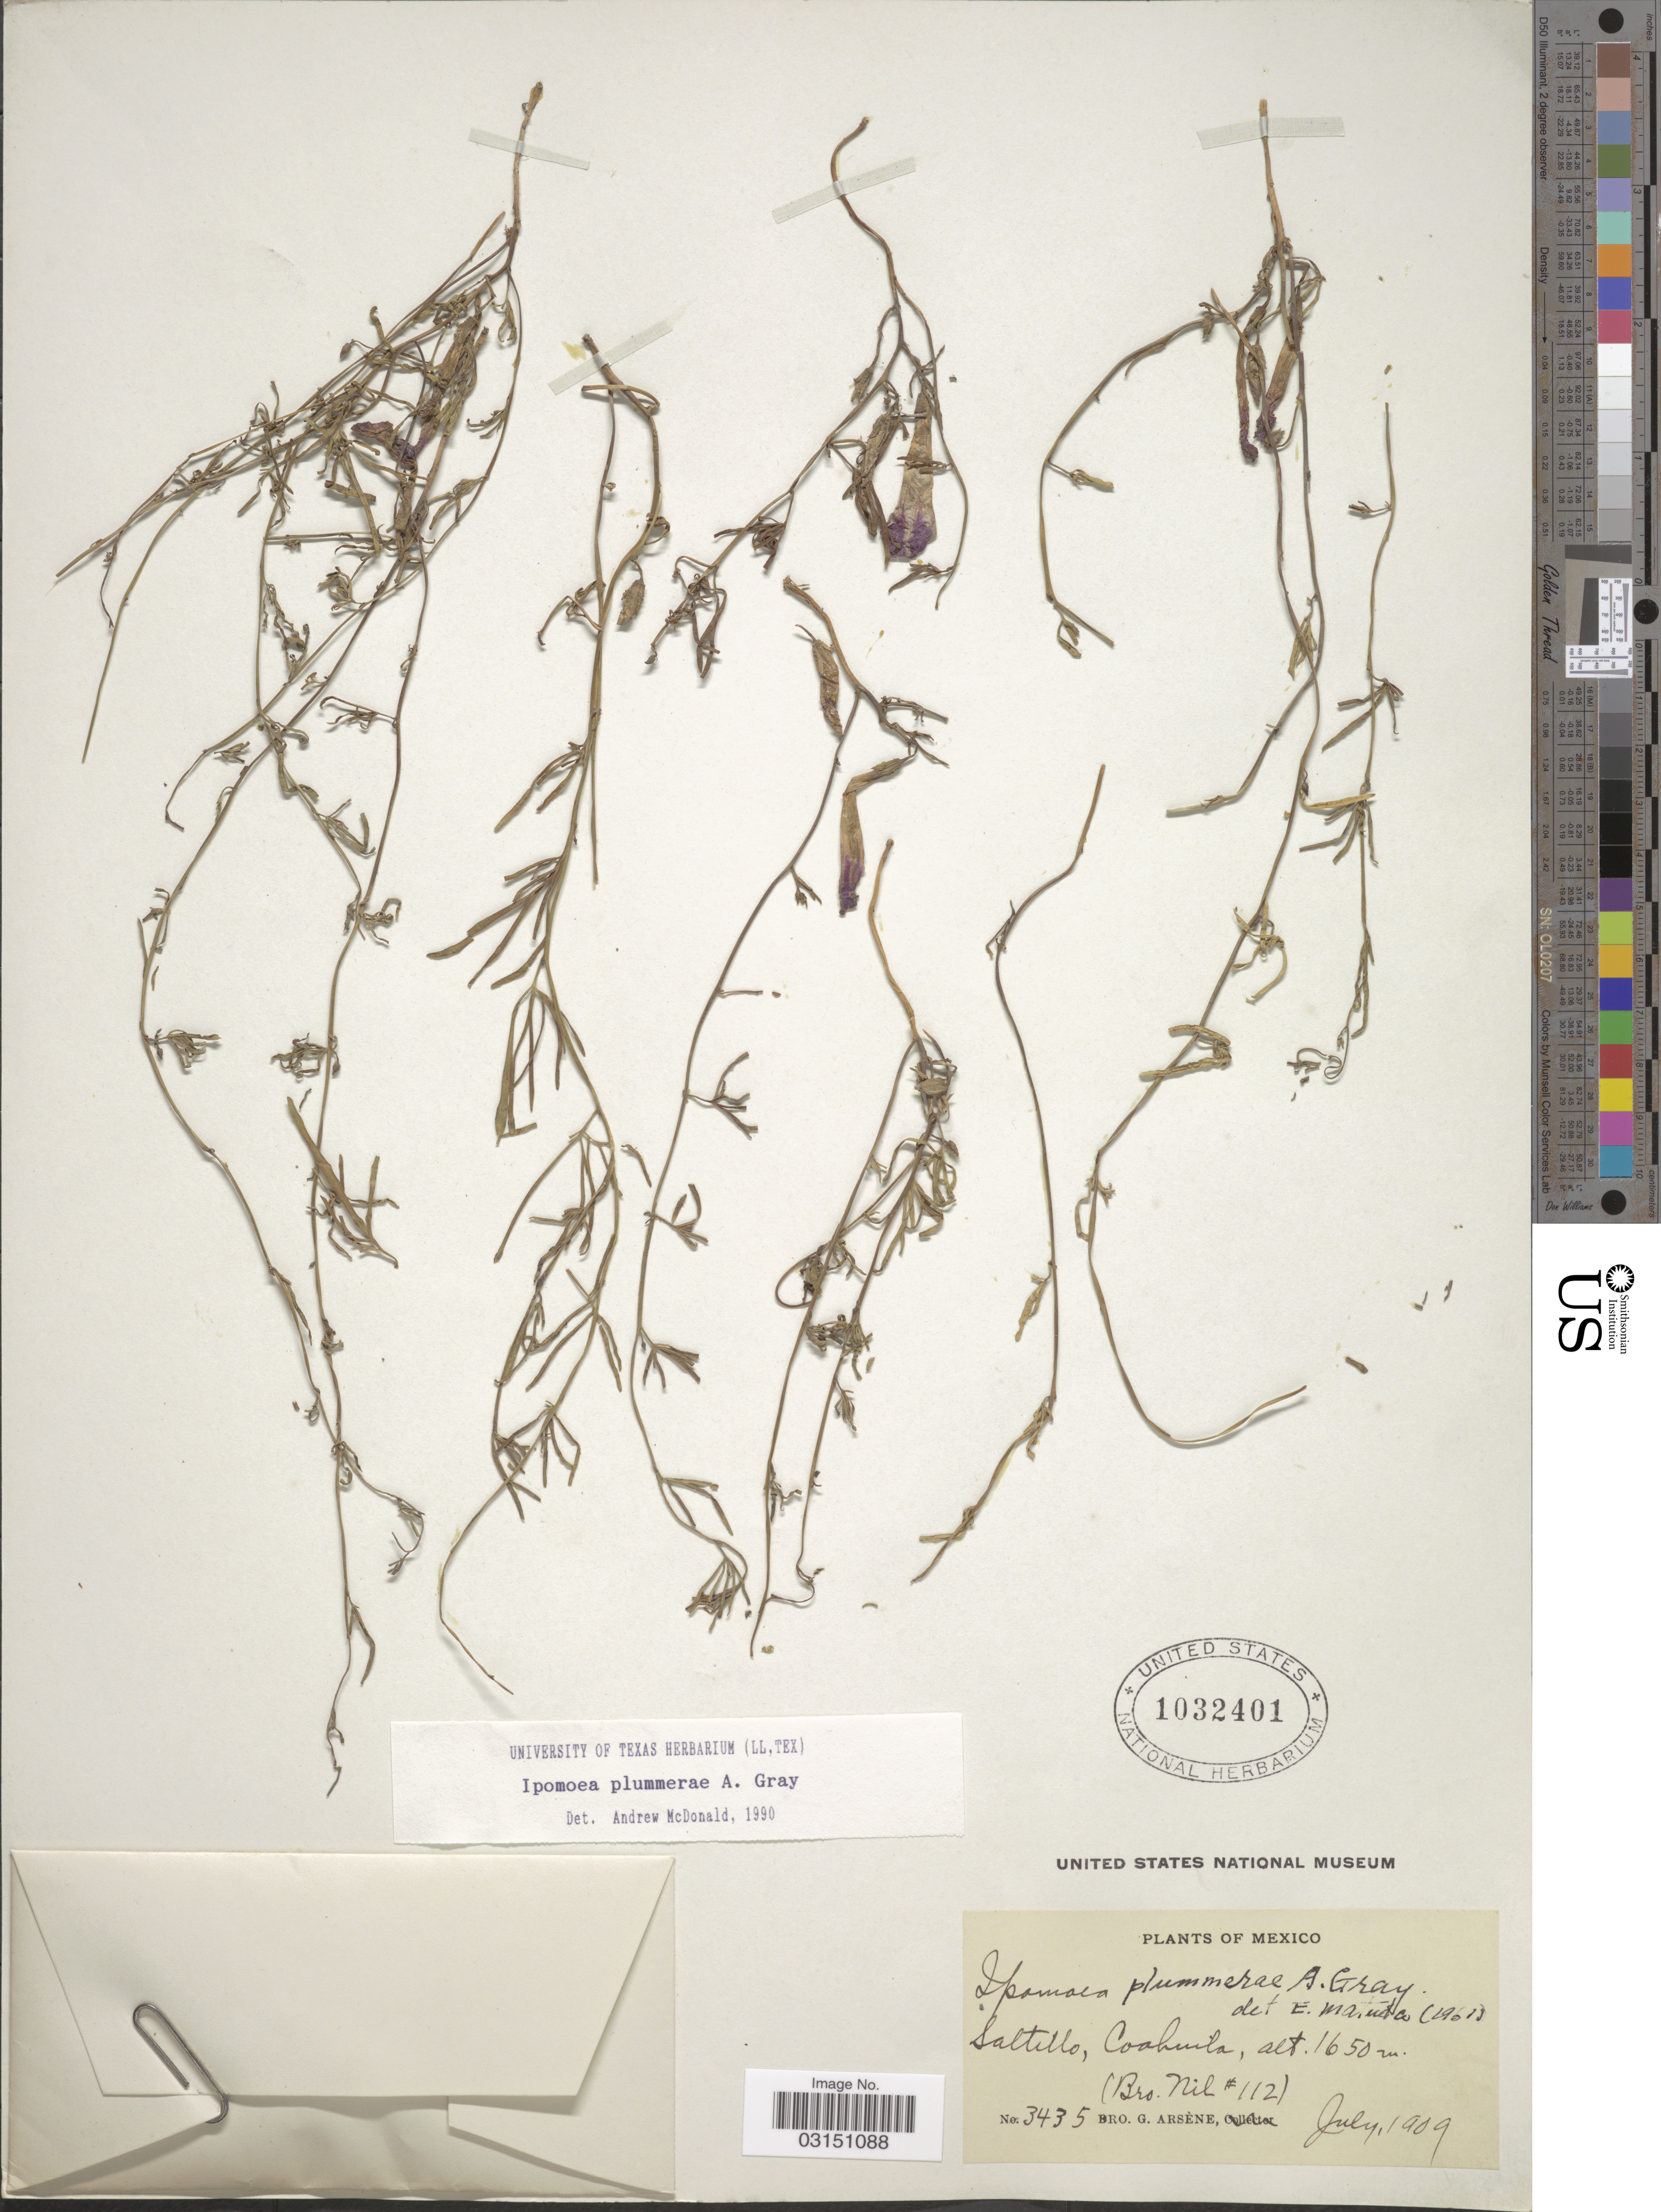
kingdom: Plantae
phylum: Tracheophyta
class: Magnoliopsida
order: Solanales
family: Convolvulaceae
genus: Ipomoea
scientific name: Ipomoea plummerae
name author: A. Gray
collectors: Bro. G. Arsène & Bro. Nil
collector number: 112/3435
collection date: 1909-07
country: Mexico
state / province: Coahuila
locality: Saltillo.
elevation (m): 1650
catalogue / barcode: US 1032401